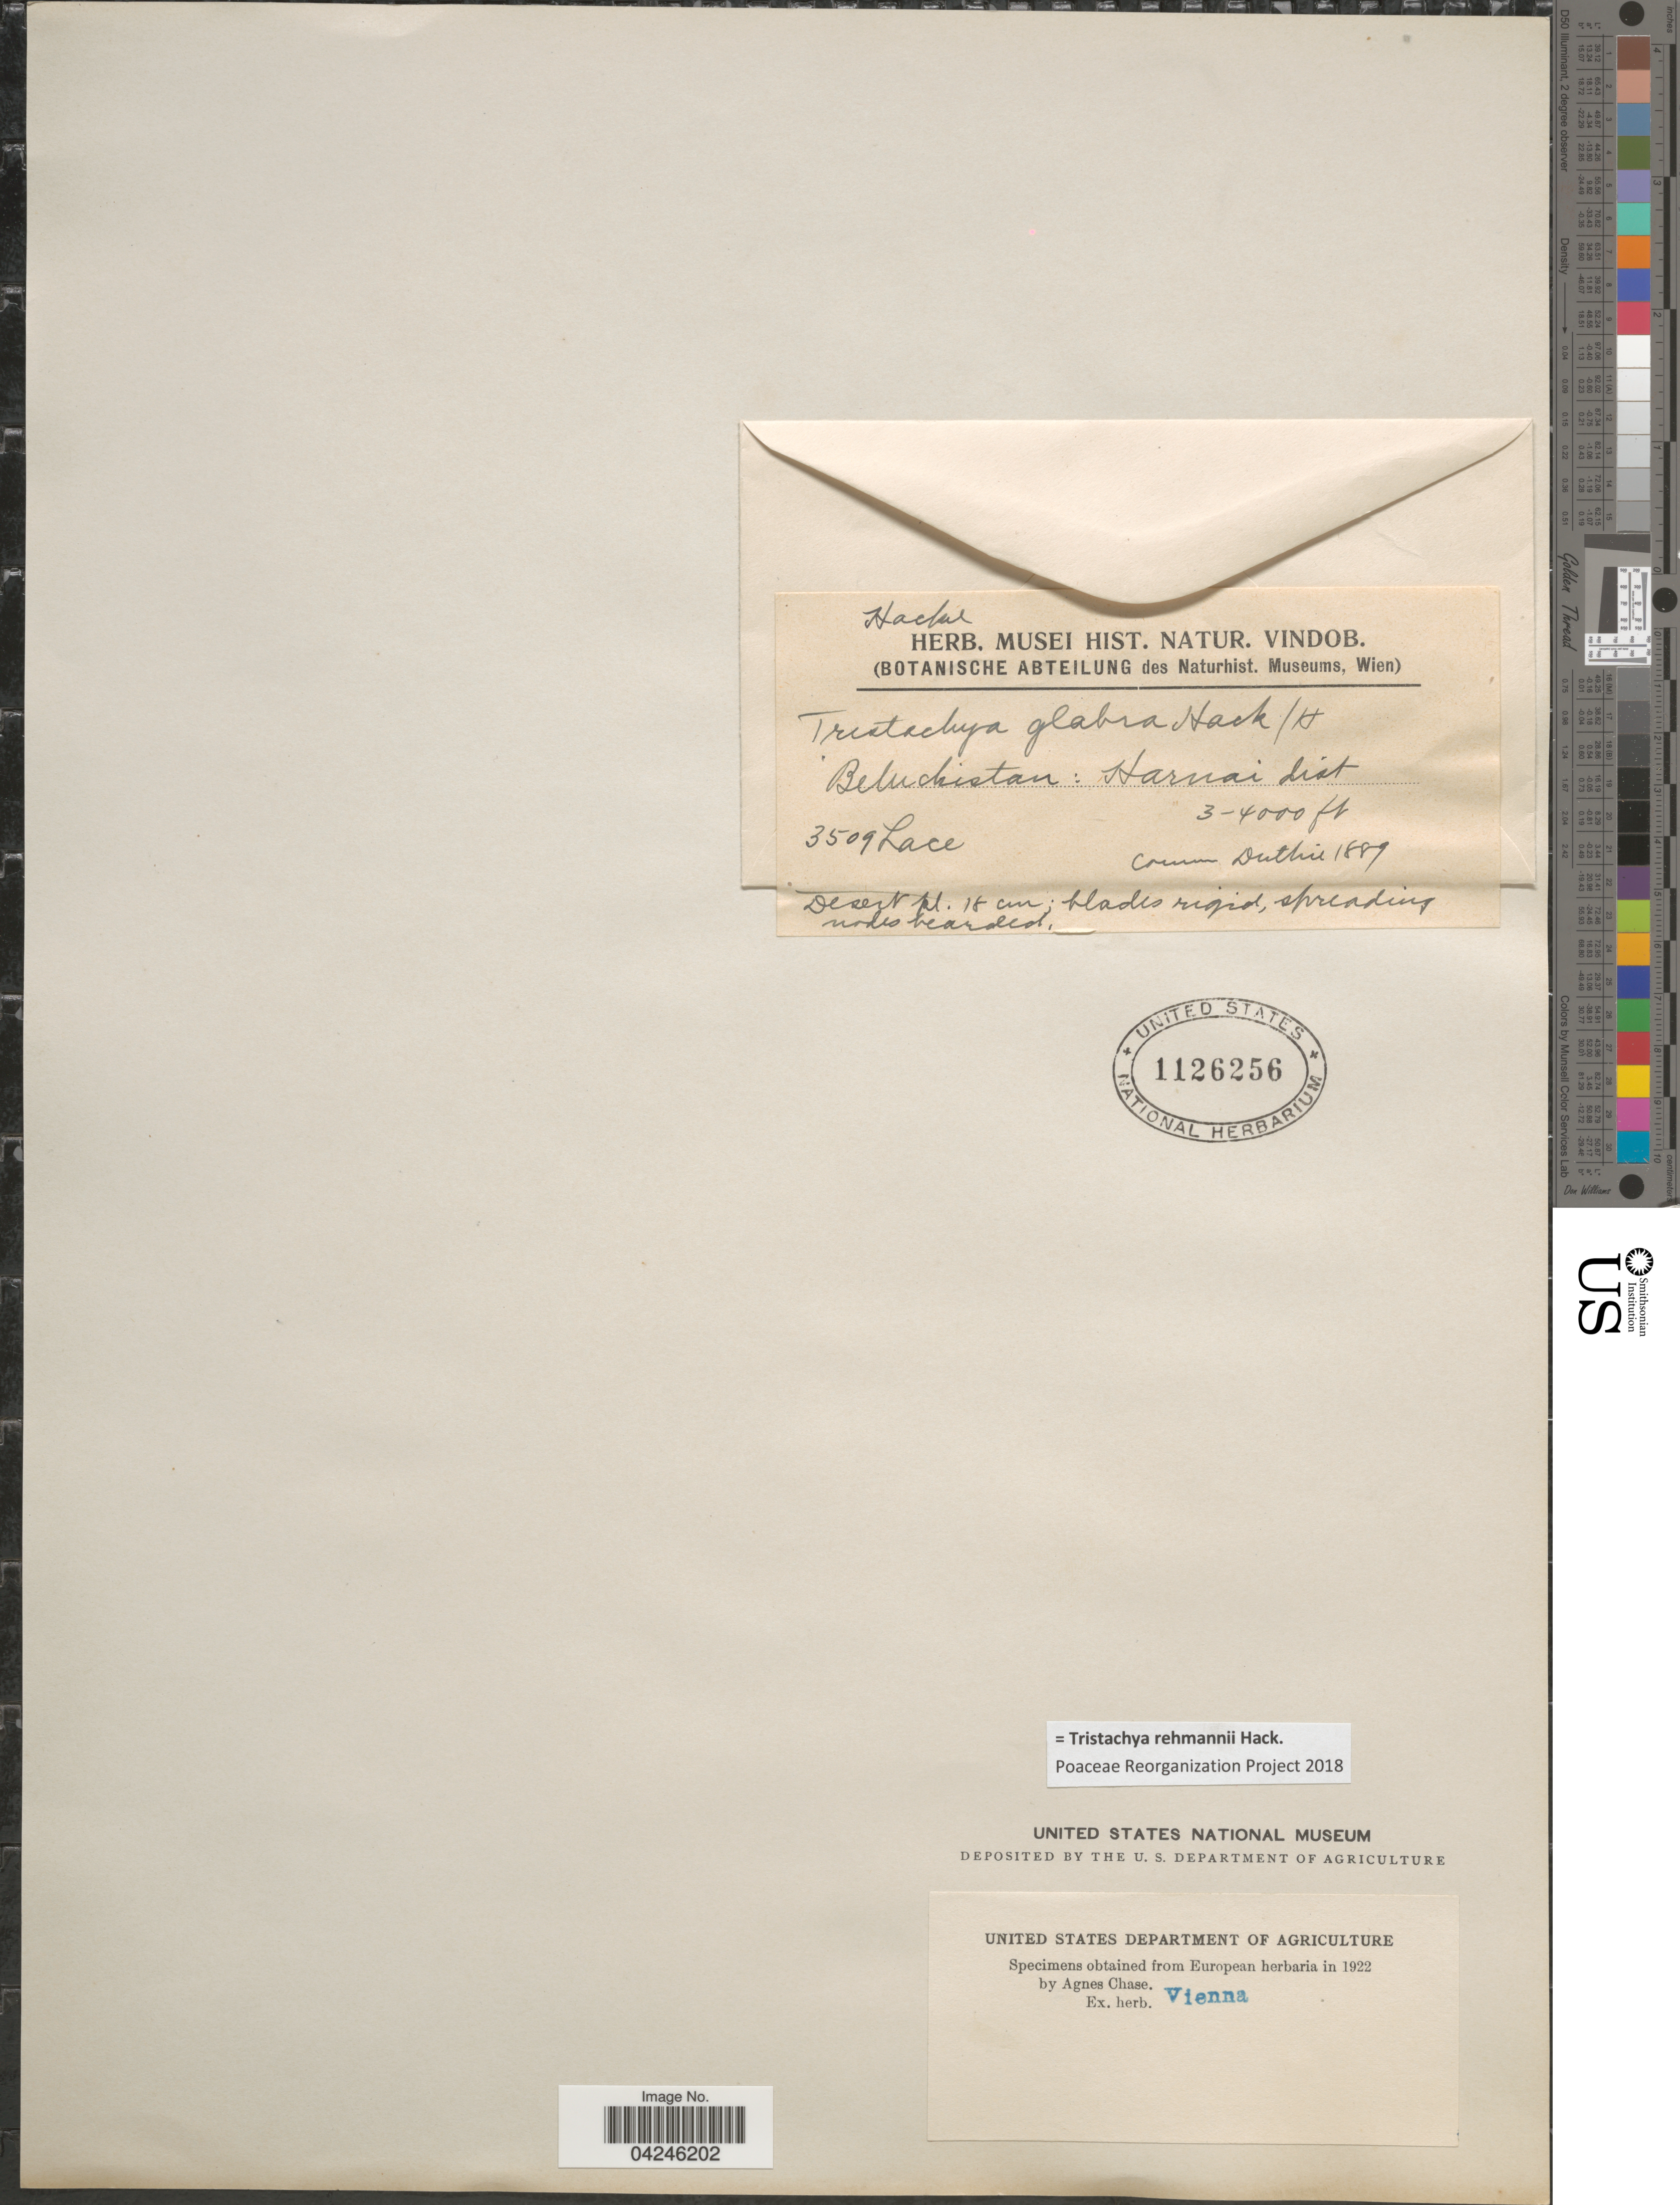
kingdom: Plantae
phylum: Tracheophyta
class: Liliopsida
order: Poales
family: Poaceae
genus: Tristachya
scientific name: Tristachya rehmannii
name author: Hack. in Schinz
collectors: Lace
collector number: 3509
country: Pakistan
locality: Beluchistan: Harnai dist.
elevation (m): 914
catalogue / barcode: US 1126256